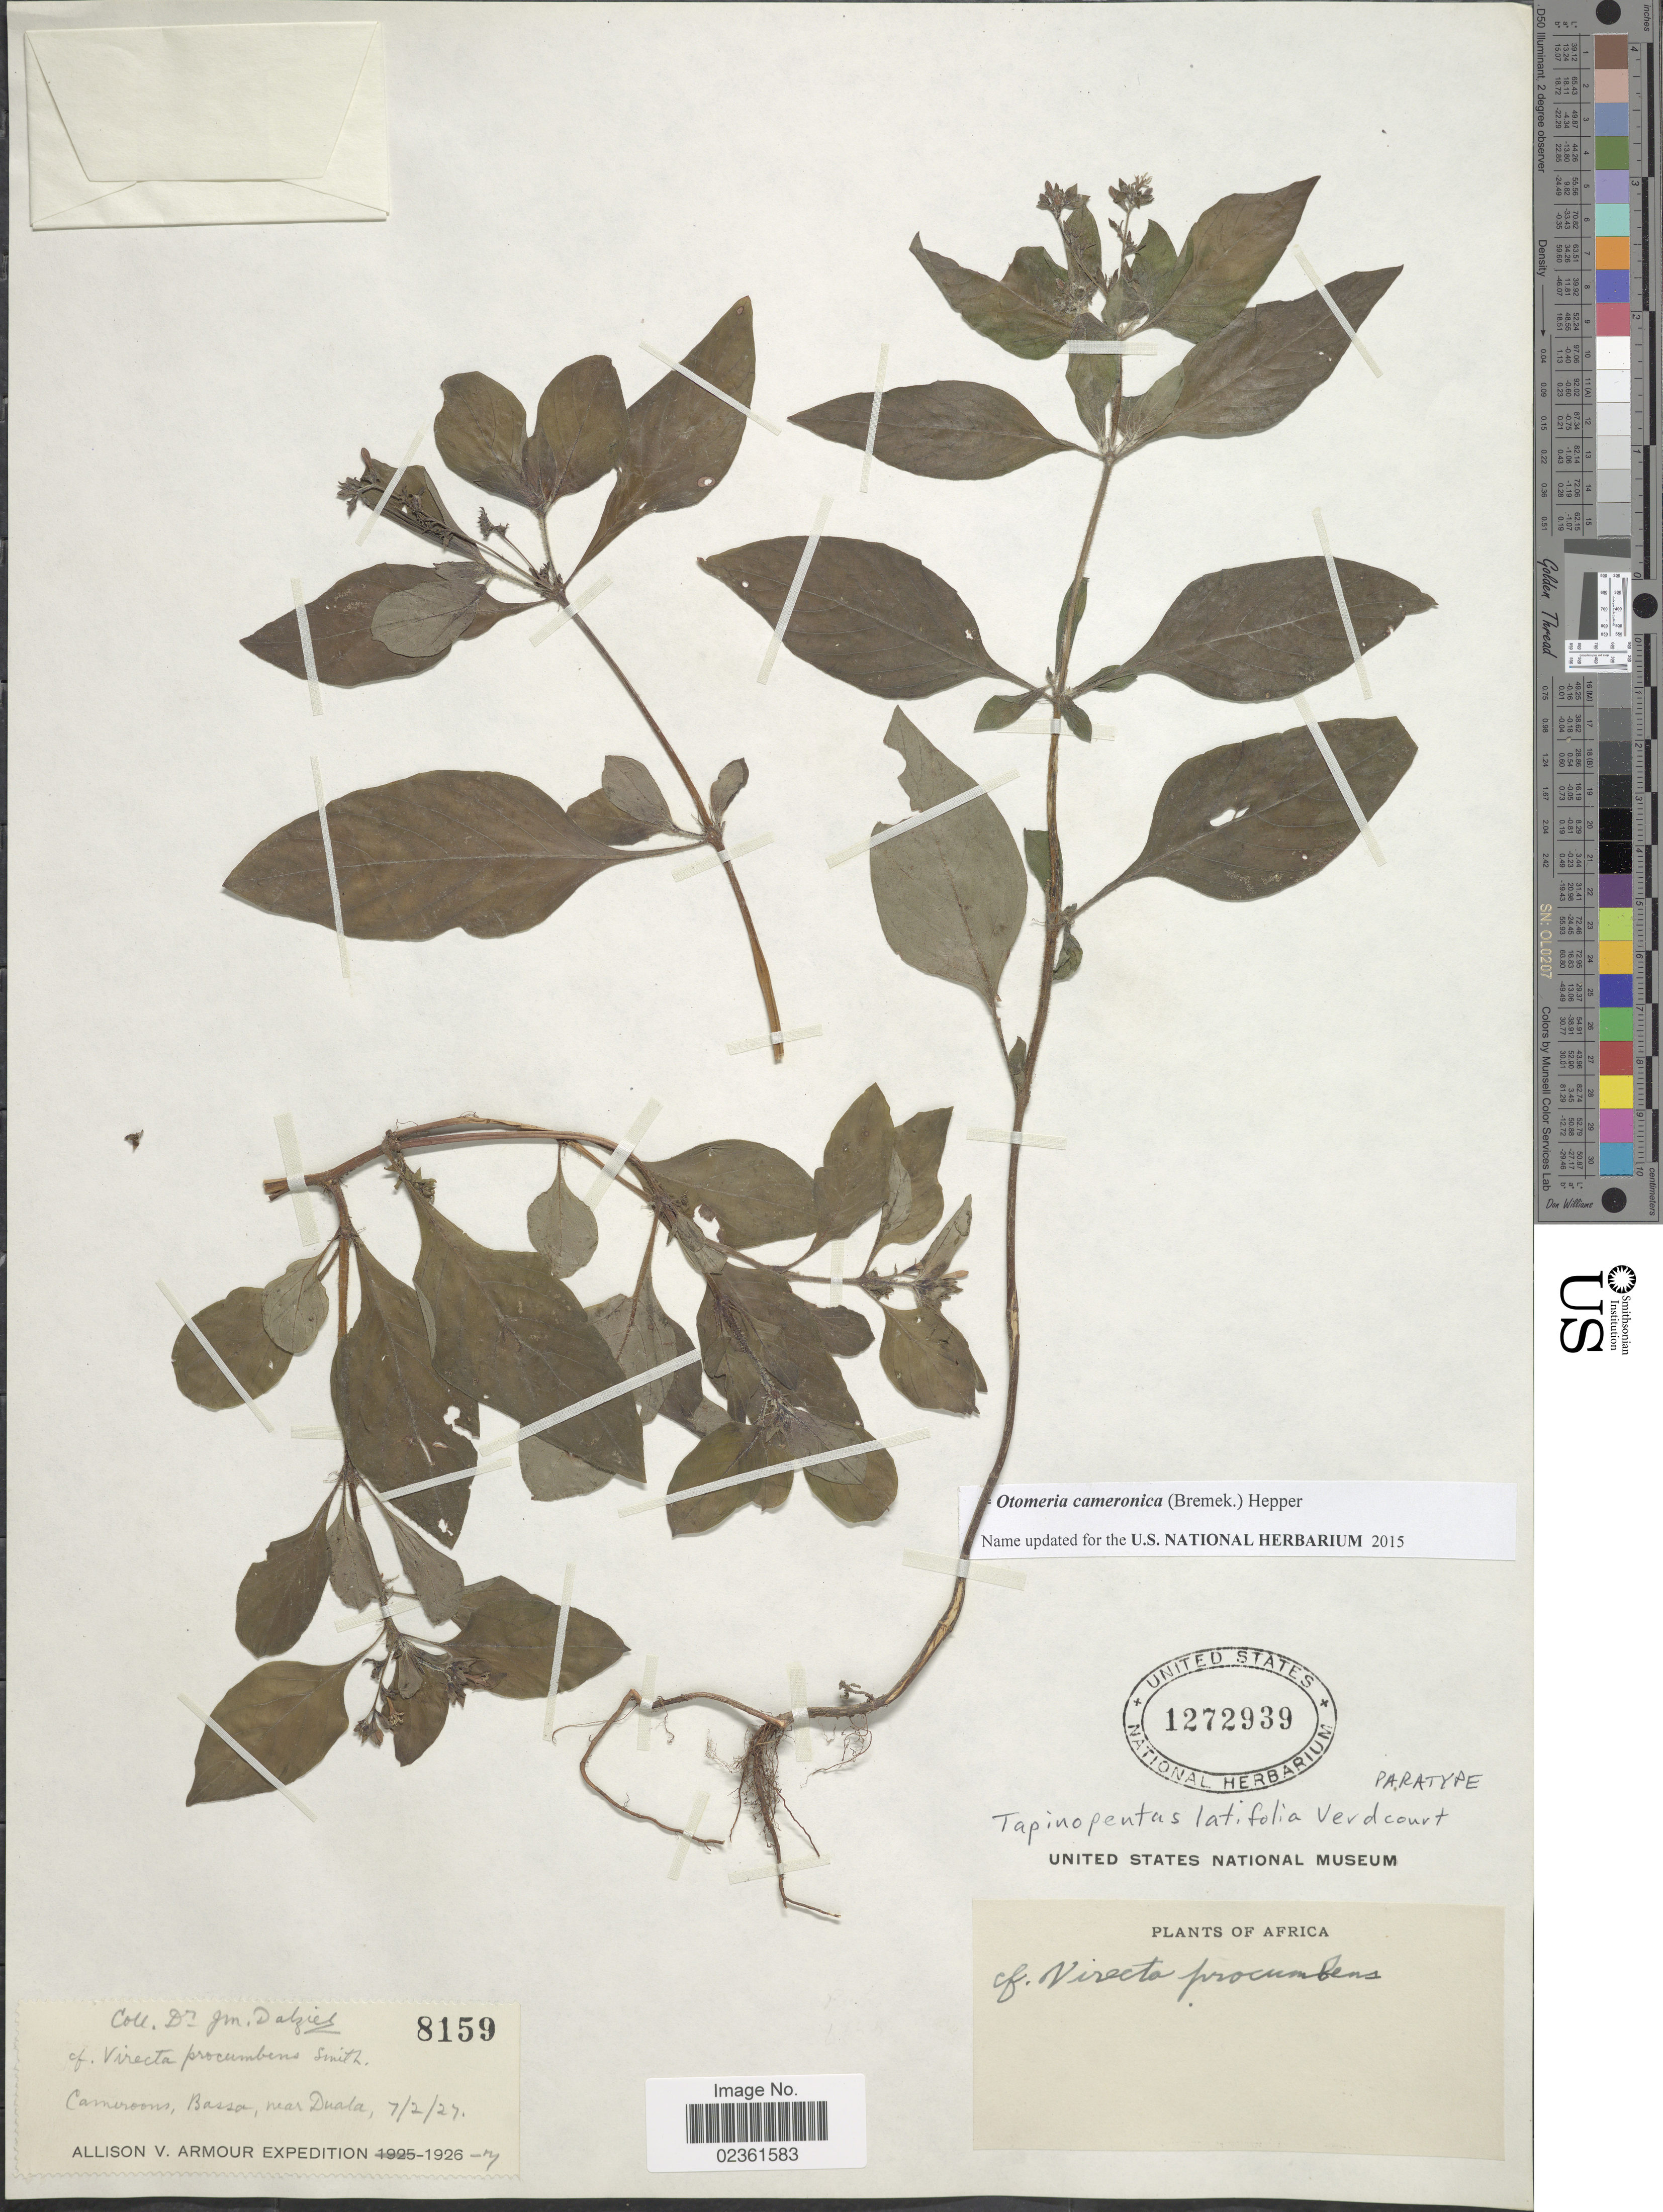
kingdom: Plantae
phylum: Tracheophyta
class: Magnoliopsida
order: Gentianales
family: Rubiaceae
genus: Otomeria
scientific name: Otomeria cameronica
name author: (Bremek.) Hepper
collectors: J. Dalziel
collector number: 8159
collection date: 1927-02-07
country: Cameroon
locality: Cameroons, Bassa, near Duala.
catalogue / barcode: US 1272939